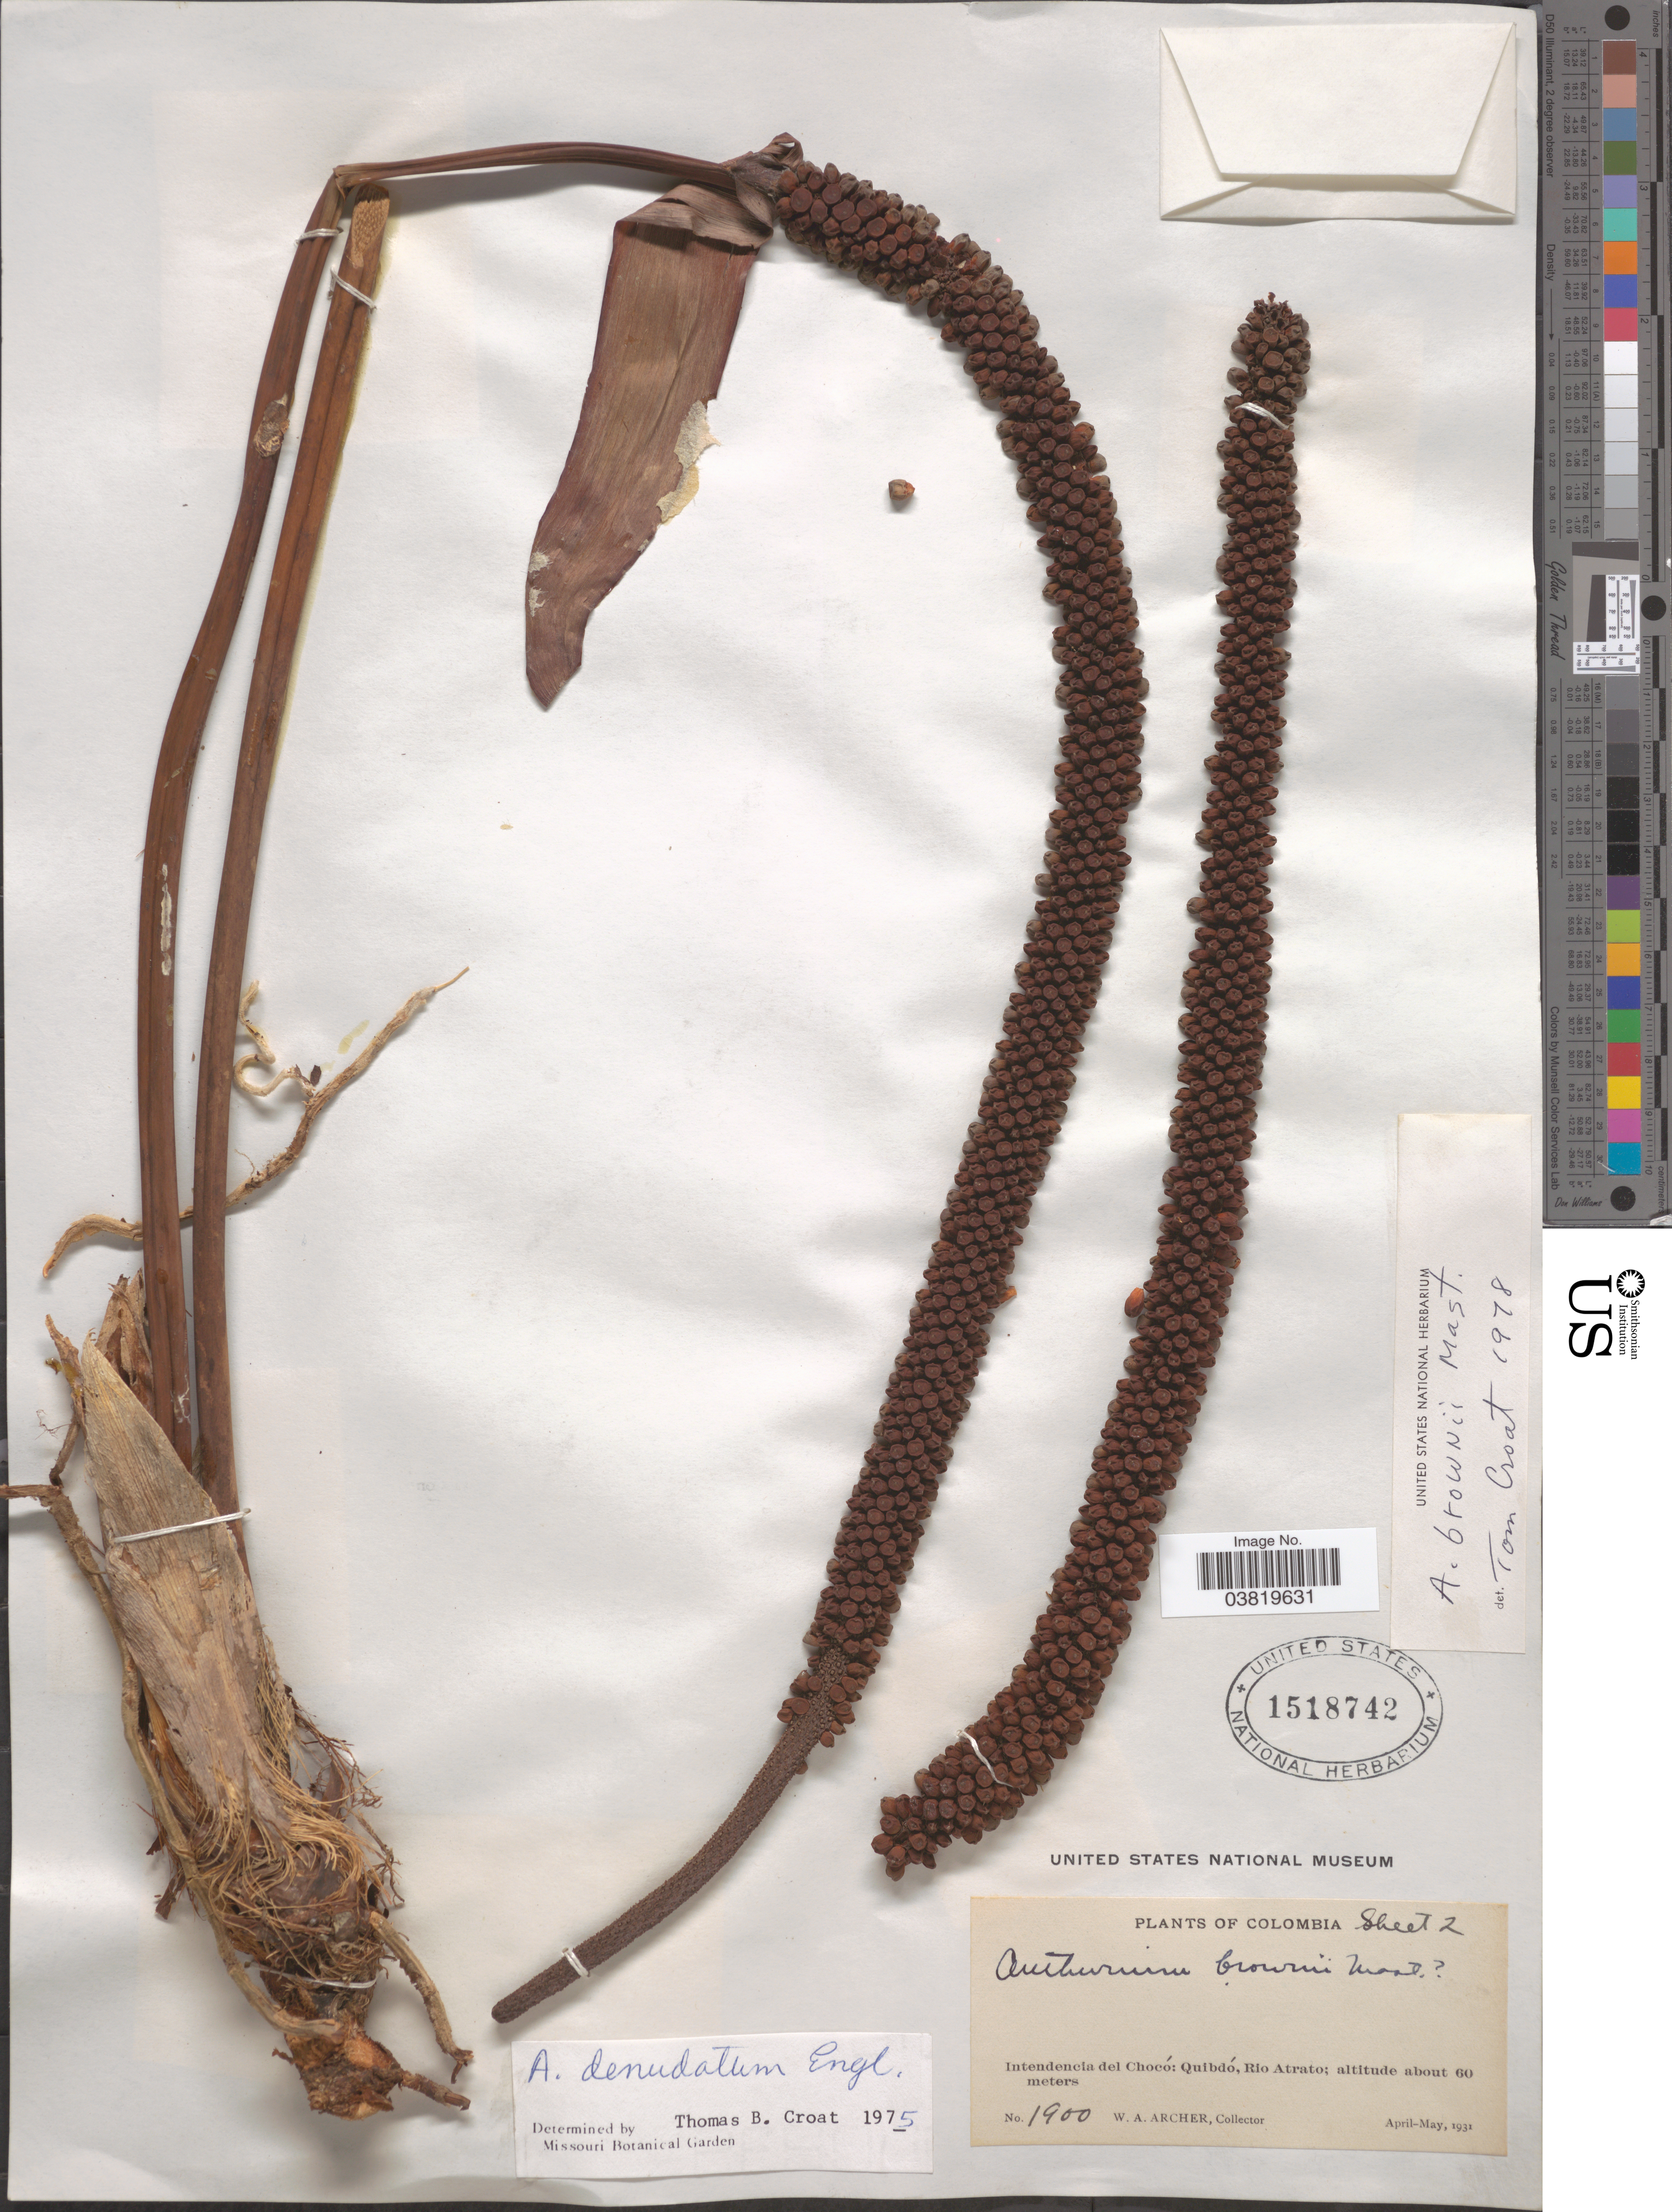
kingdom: Plantae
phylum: Tracheophyta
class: Liliopsida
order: Alismatales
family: Araceae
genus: Anthurium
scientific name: Anthurium brownii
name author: Mast.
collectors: W. Archer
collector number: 1900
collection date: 1931-04/1931-05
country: Colombia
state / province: Chocó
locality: Intendencia del Chocó: Quibdó, Rio Atrato.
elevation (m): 60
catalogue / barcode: US 1518742